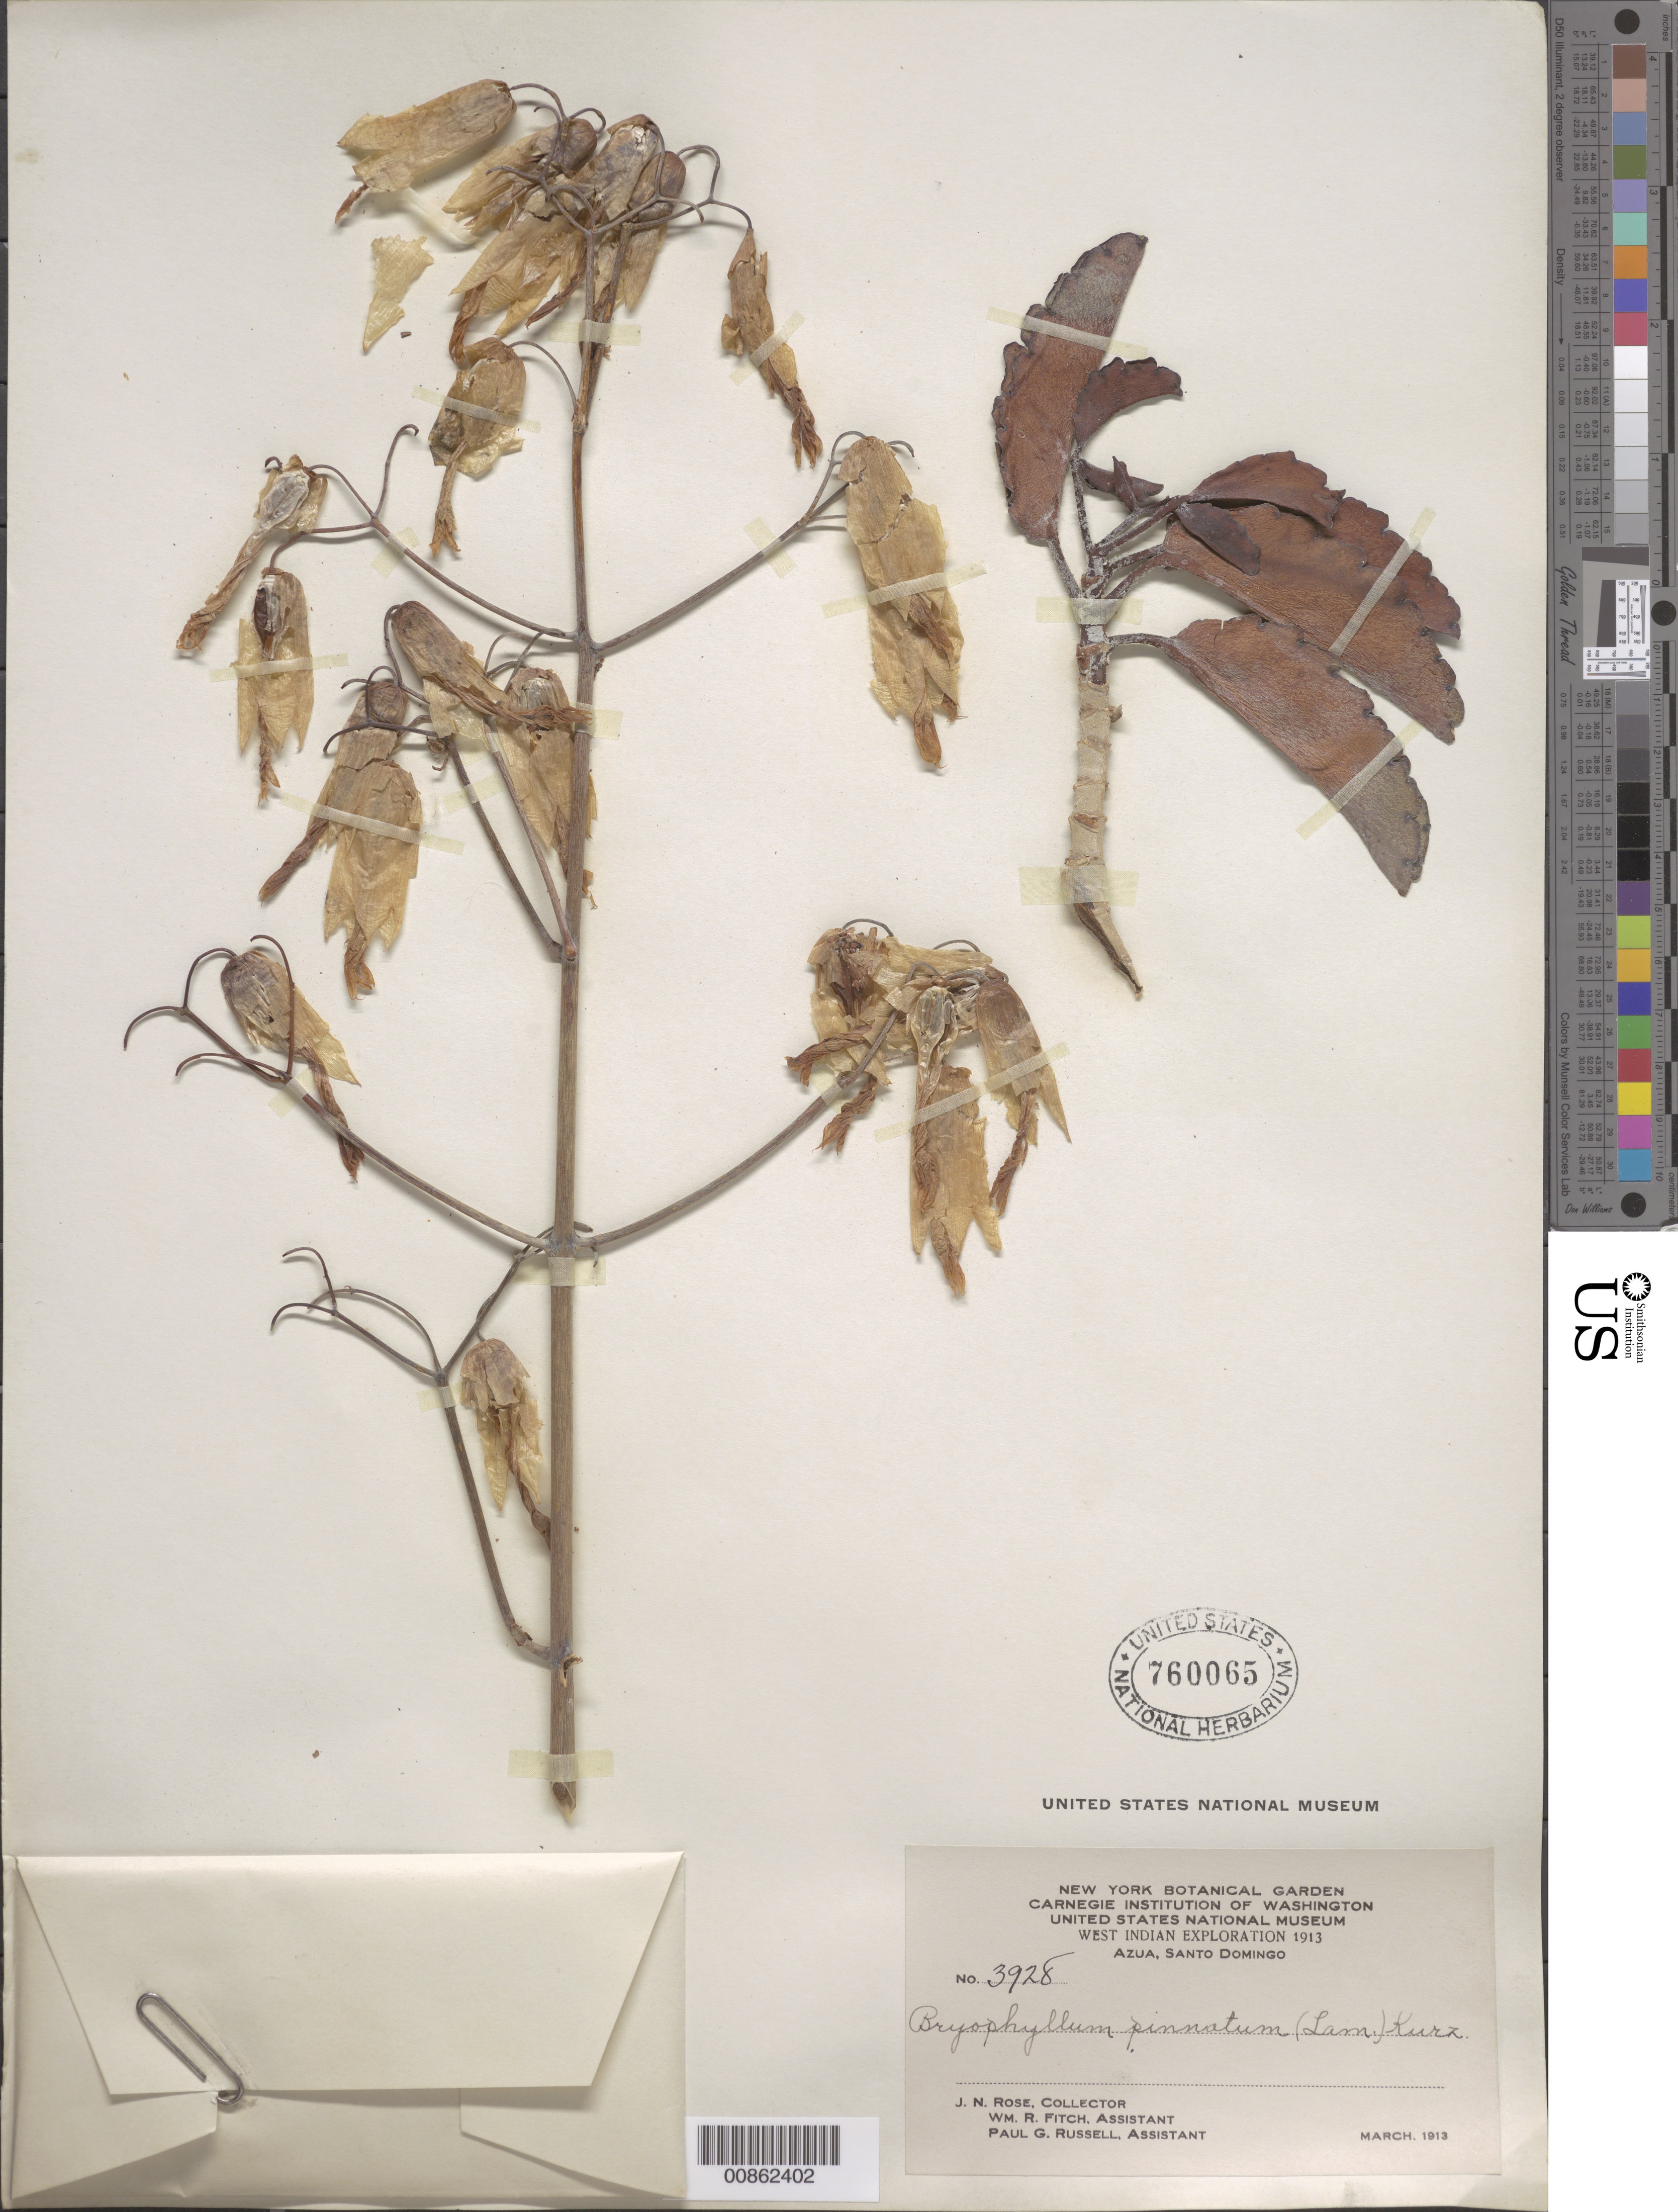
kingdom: Plantae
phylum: Tracheophyta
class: Magnoliopsida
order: Saxifragales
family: Crassulaceae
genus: Kalanchoe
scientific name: Kalanchoe pinnata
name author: (Lam.) Pers.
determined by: Strong, Mark T., (BOT), Smithsonian Institution - National Museum of Natural History (UNITED STATES)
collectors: J. N. Rose, W. R. Fitch & P. G. Russell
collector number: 3928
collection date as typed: Mar 1913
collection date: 1913-03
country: Dominican Republic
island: Hispaniola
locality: Azua, Santo Domingo.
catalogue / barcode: US 760065